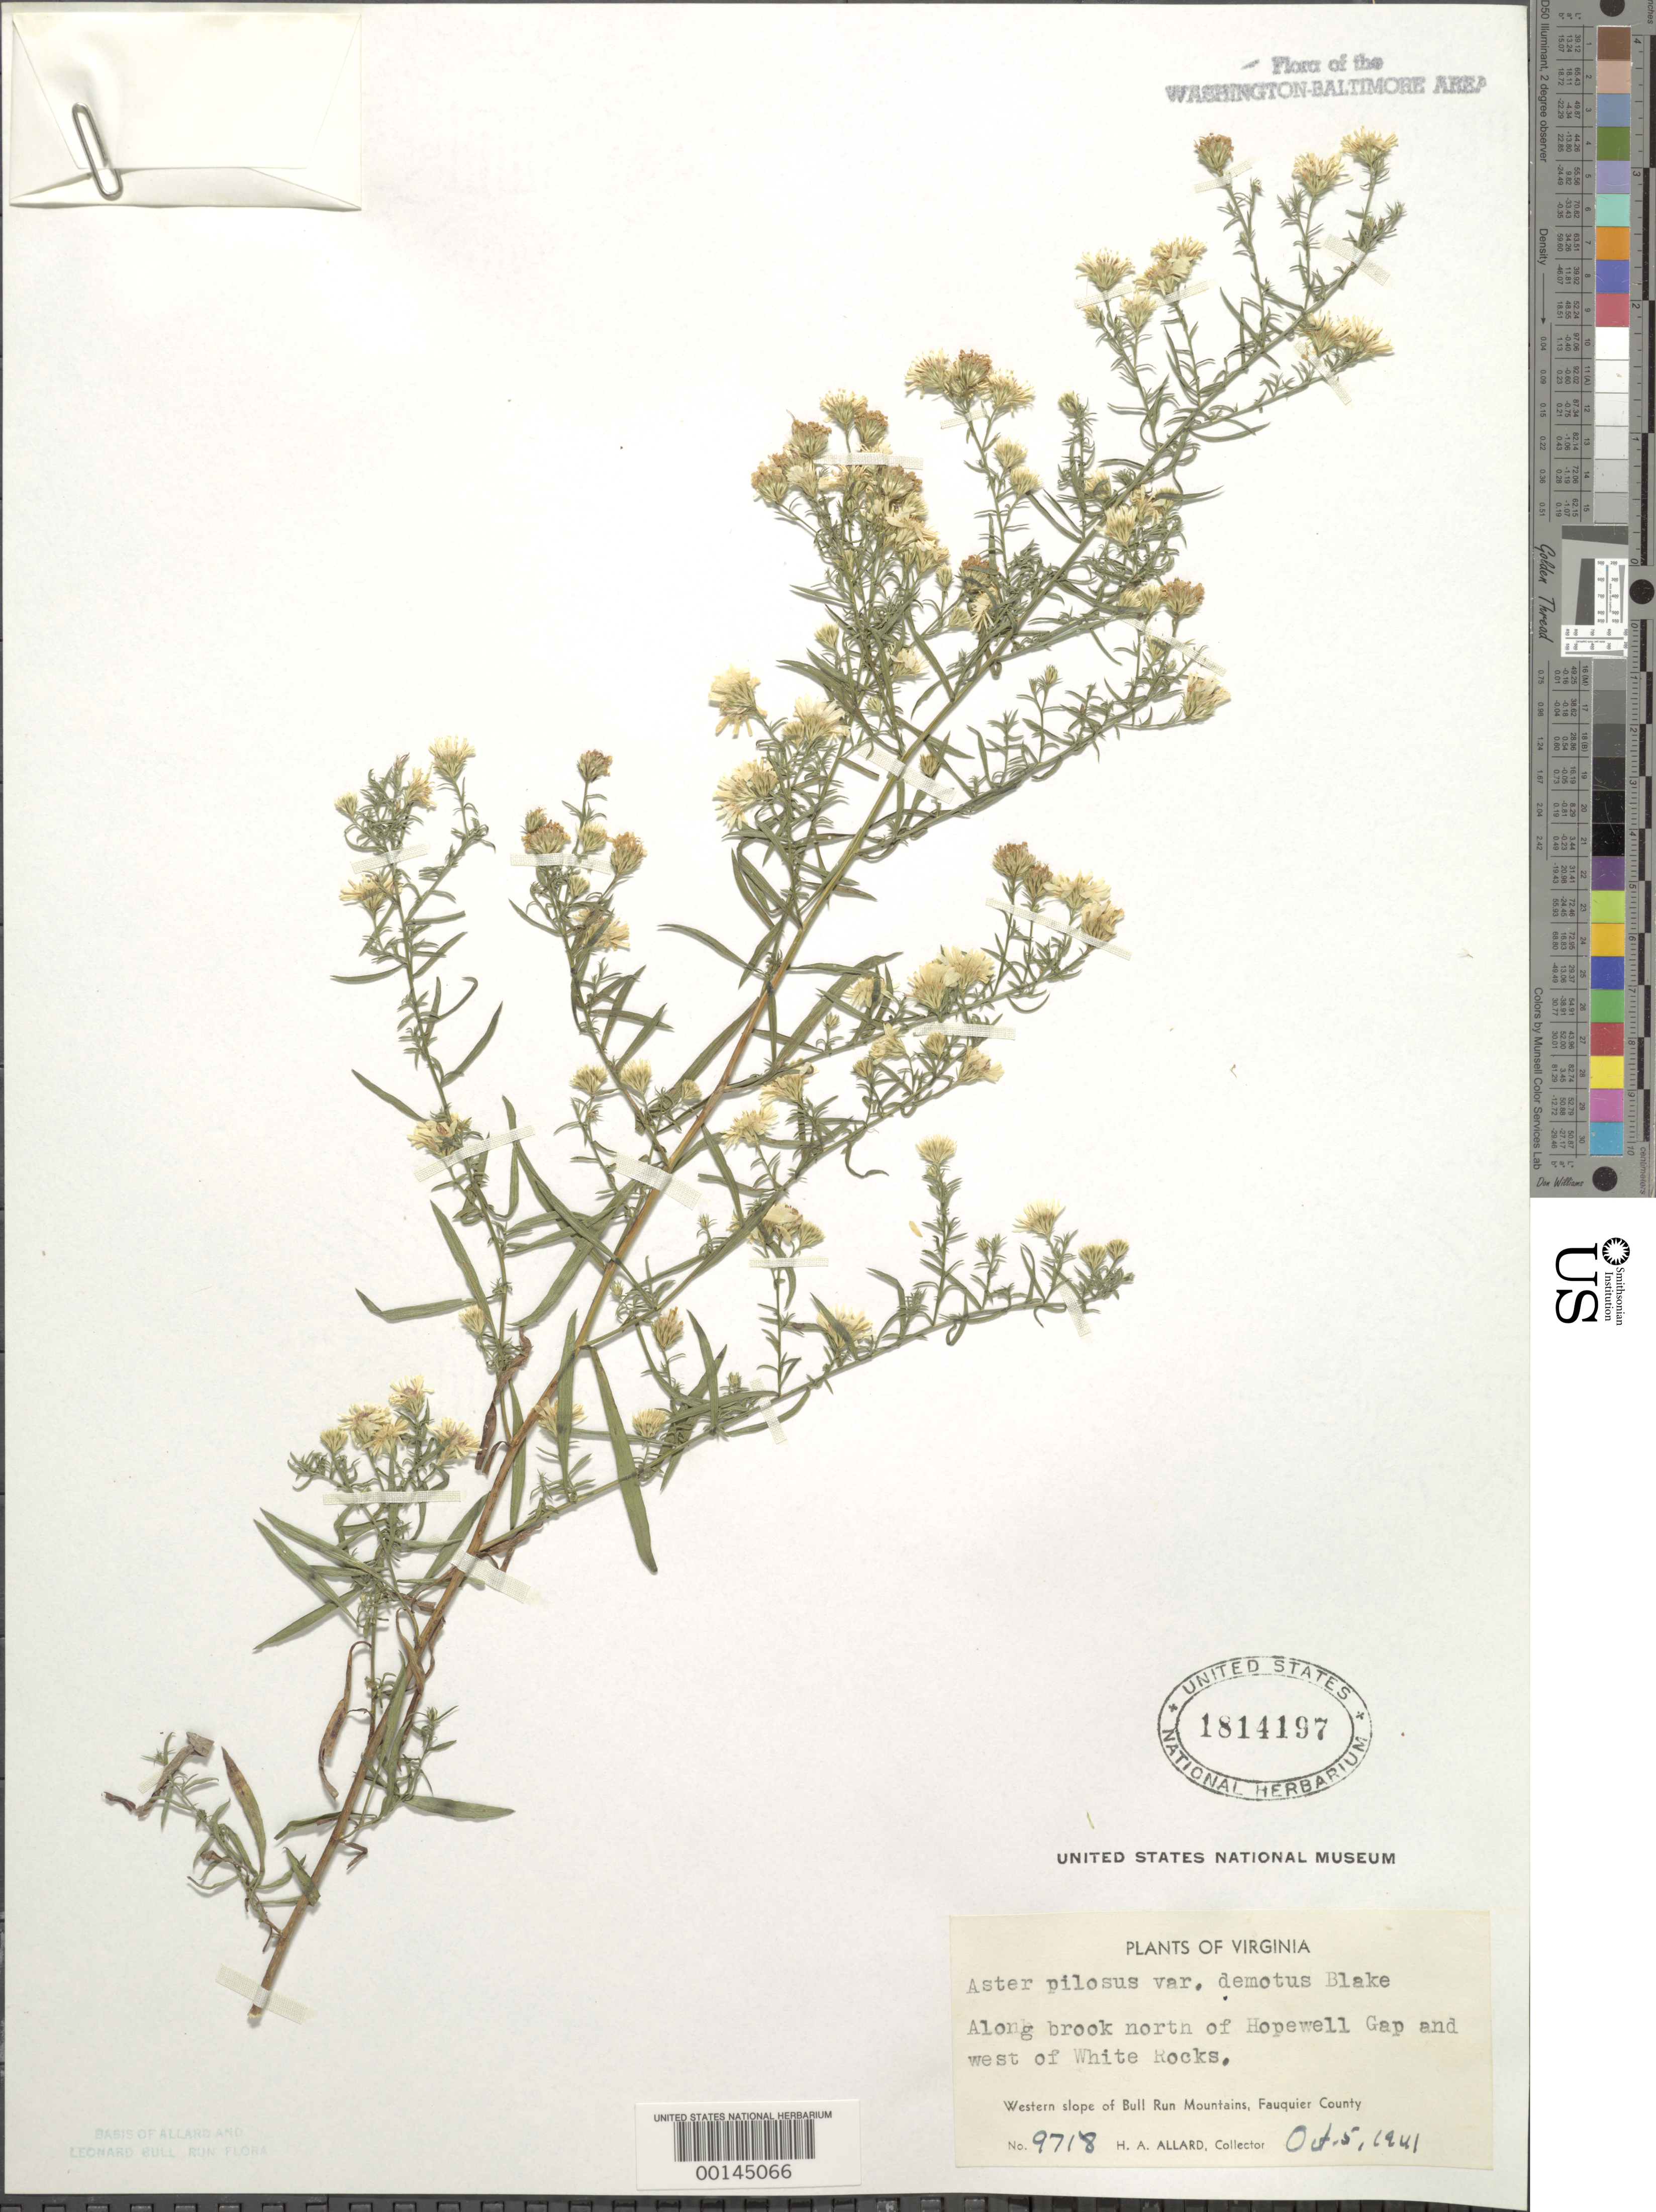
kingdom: Plantae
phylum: Tracheophyta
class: Magnoliopsida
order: Asterales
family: Asteraceae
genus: Symphyotrichum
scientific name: Symphyotrichum pilosum var. pringlei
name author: (A. Gray) G.L. Nesom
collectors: H. A. Allard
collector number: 9718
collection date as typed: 05 Oct 1941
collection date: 1941-10-05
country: United States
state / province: Virginia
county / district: Fauquier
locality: North of Hopewell Gap and west of White Rocks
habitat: Brookside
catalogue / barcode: US 1814197